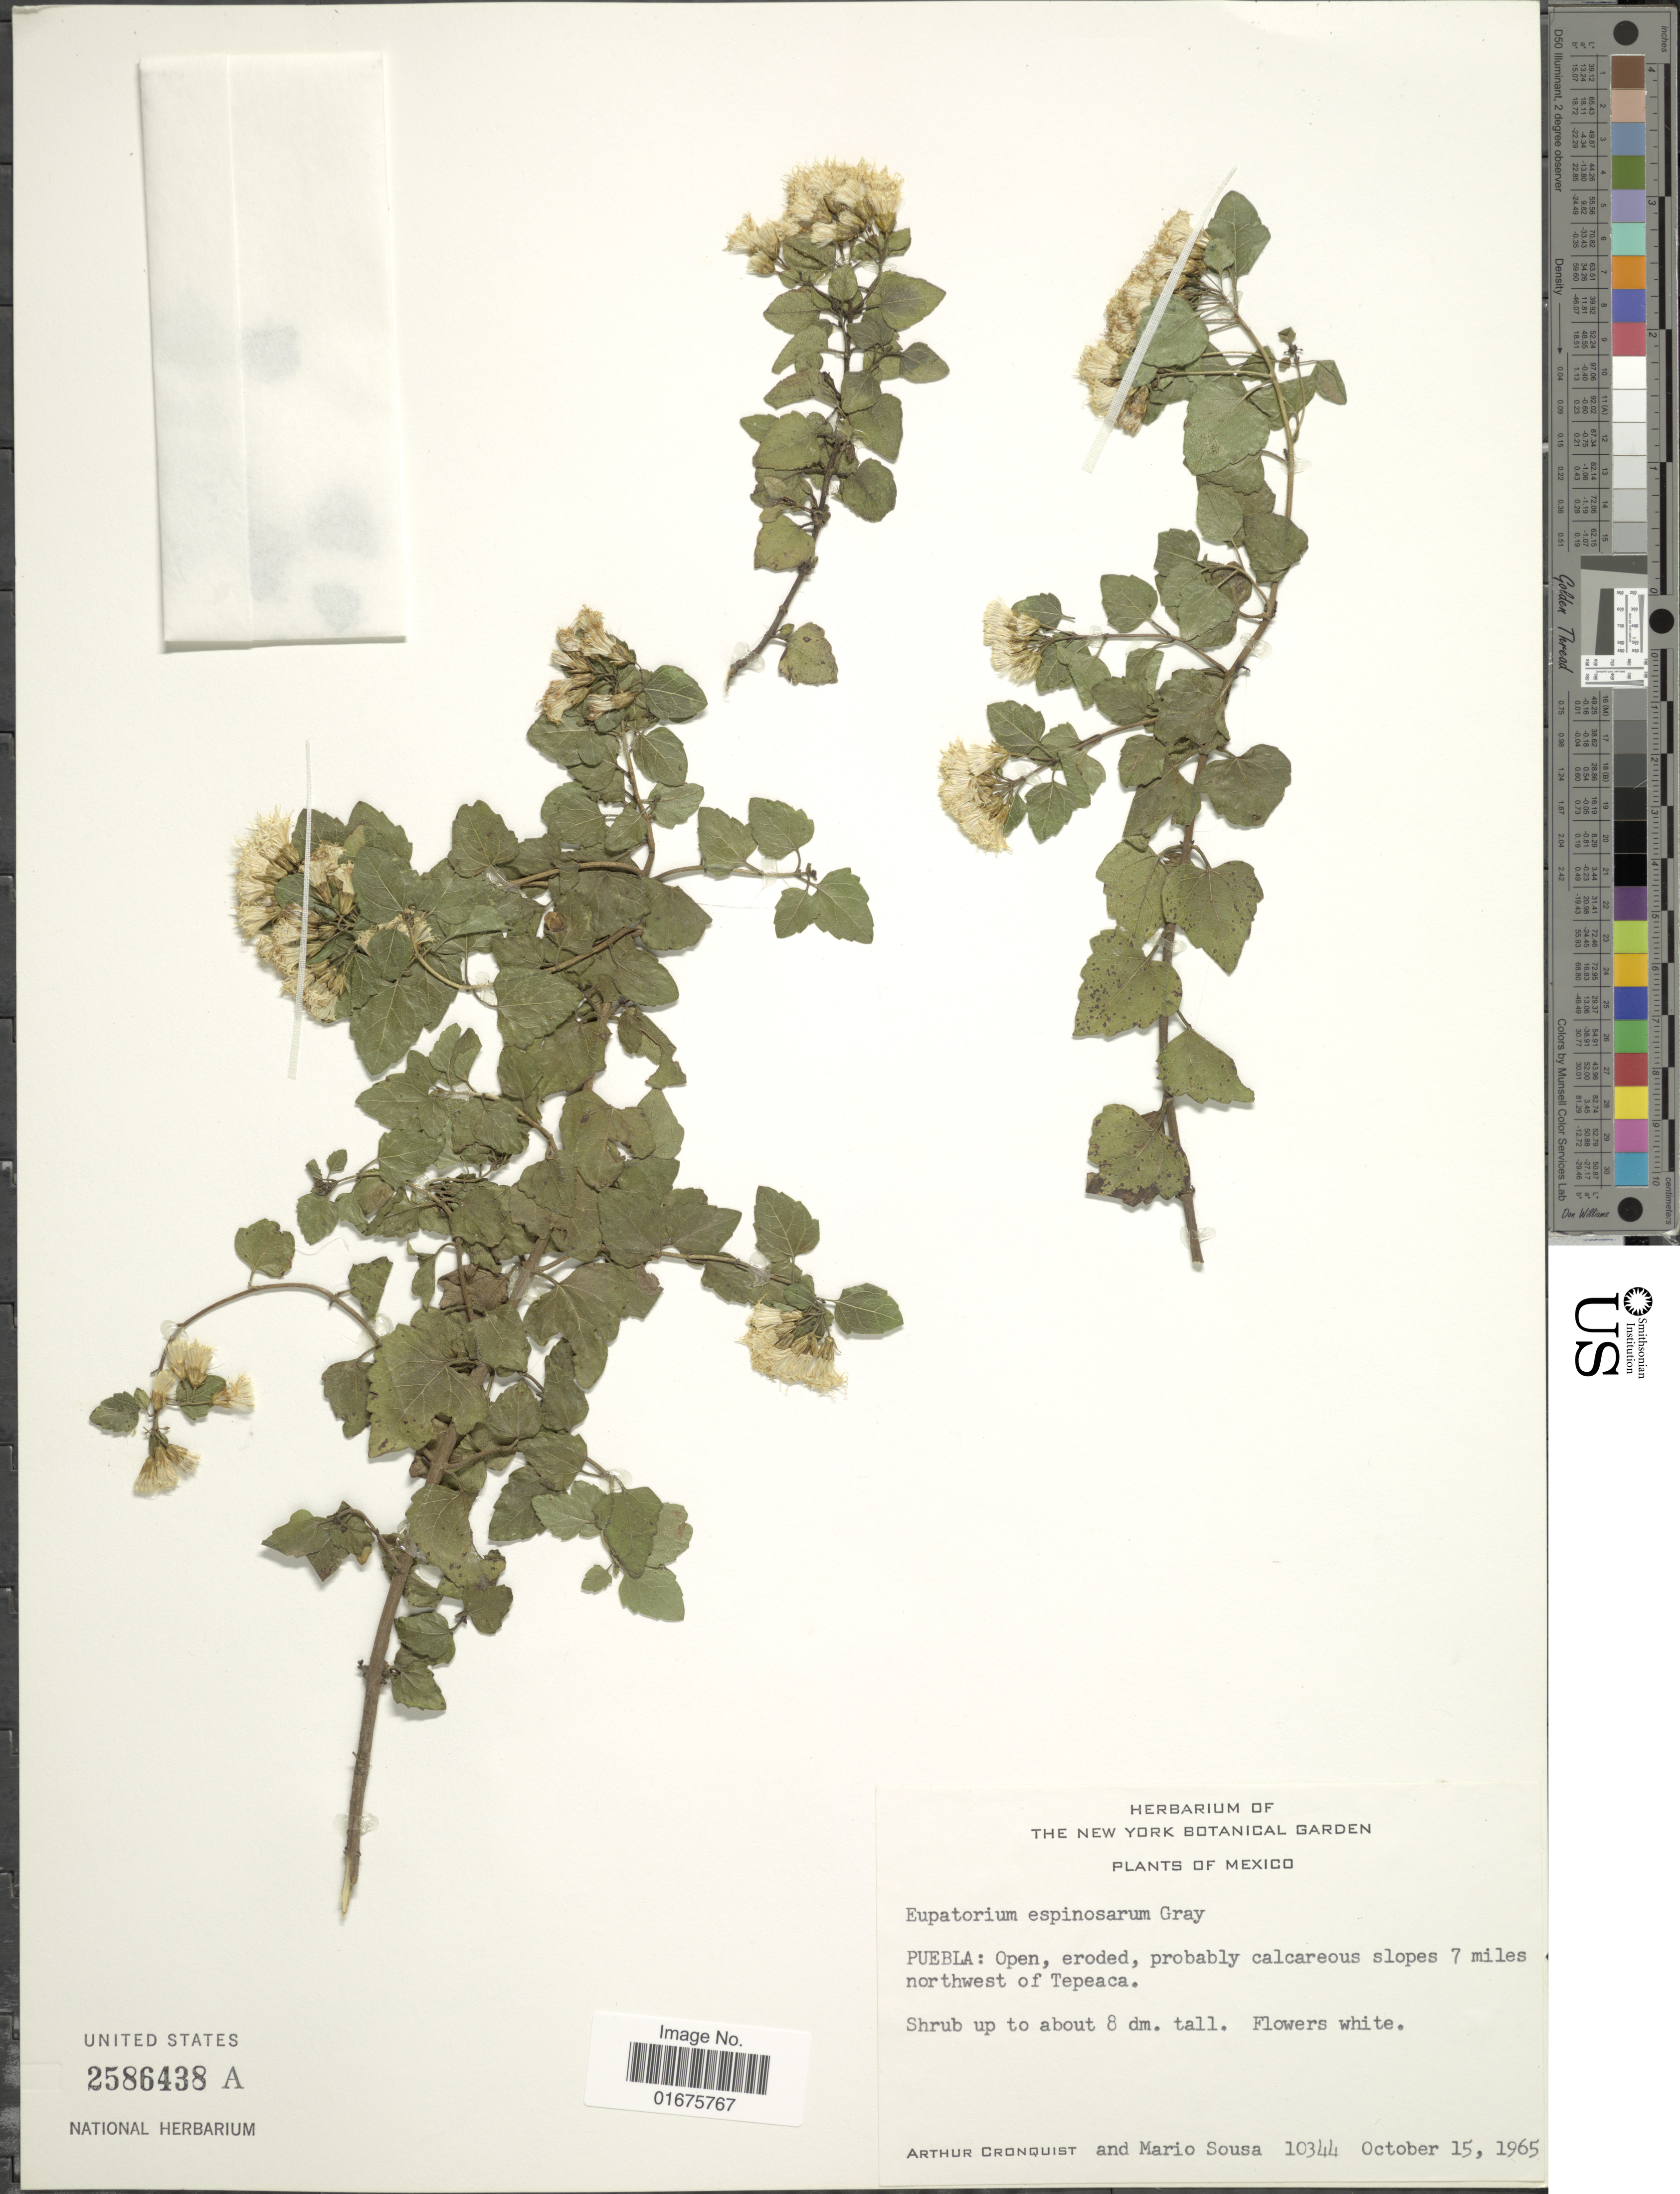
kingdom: Plantae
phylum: Tracheophyta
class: Magnoliopsida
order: Asterales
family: Asteraceae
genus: Ageratina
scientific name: Ageratina espinosarum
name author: (A. Gray) R.M. King & H. Rob.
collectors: A. J. Cronquist & M. Sousa S.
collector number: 10344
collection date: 1965-10-15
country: Mexico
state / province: Puebla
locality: Open, eroded, probably calcareous slopes 7 miles northwest of Tepeaca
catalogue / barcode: US 2586438A